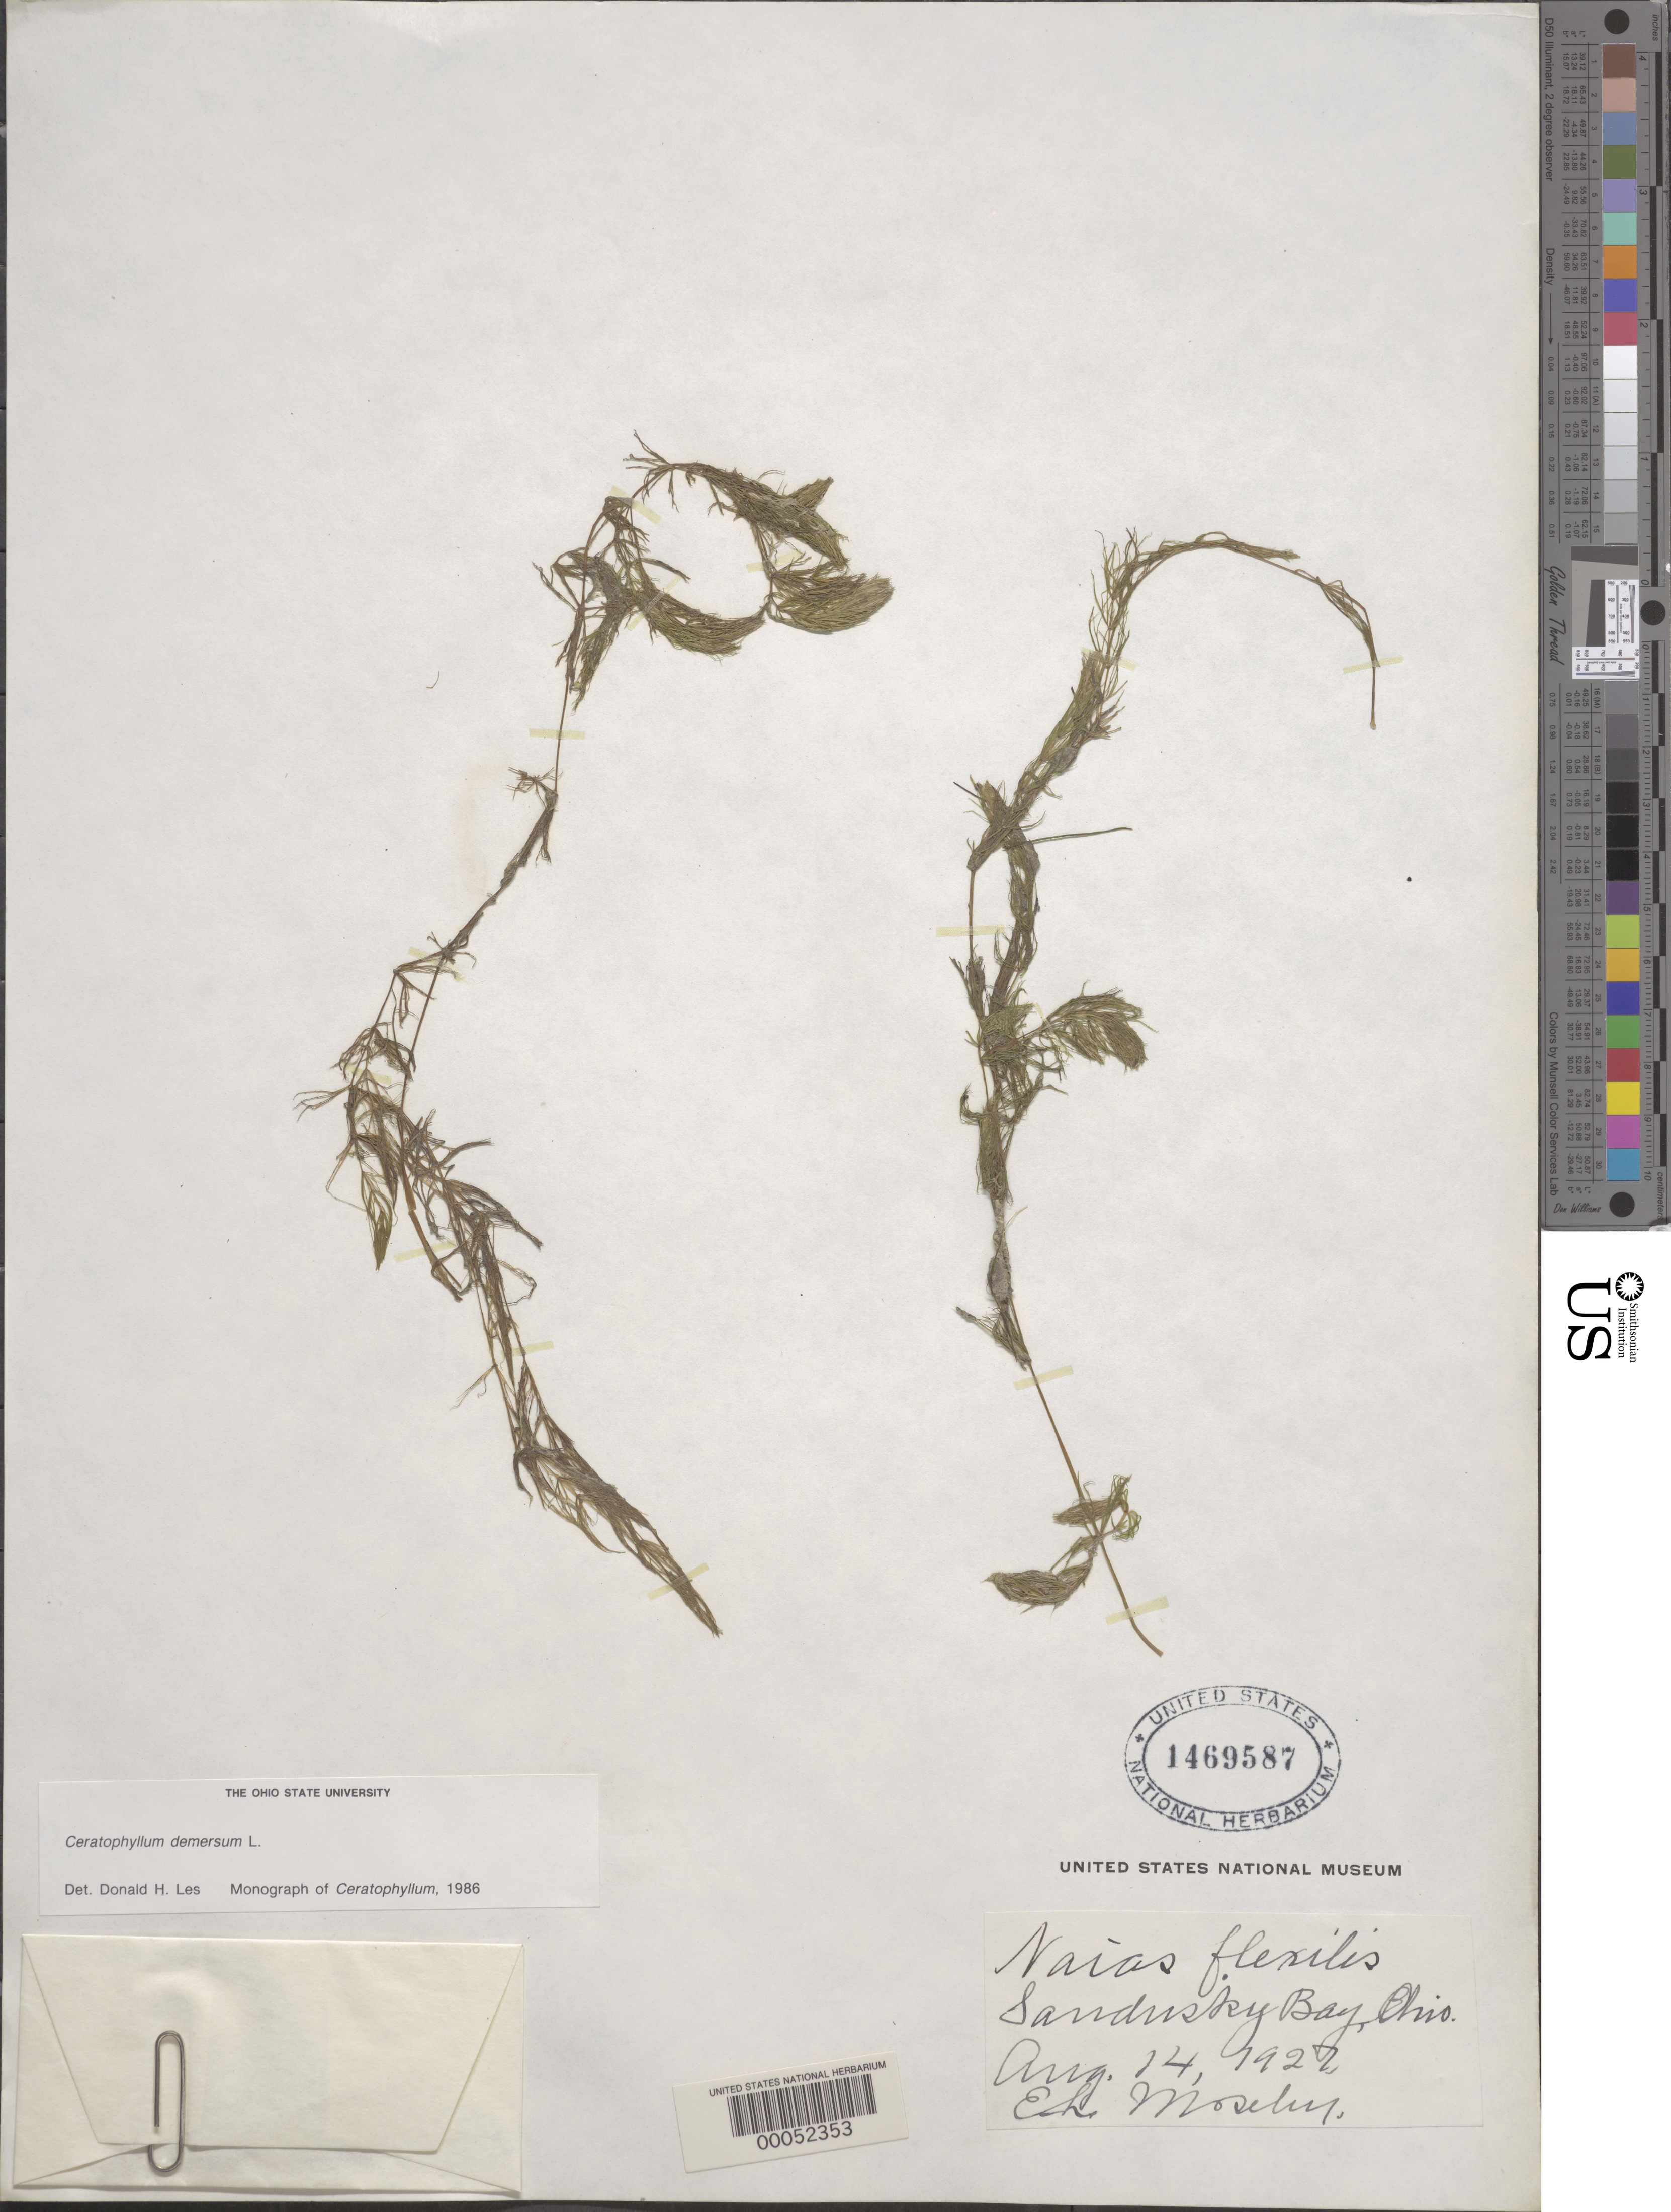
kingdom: Plantae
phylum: Tracheophyta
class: Magnoliopsida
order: Ceratophyllales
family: Ceratophyllaceae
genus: Ceratophyllum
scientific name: Ceratophyllum demersum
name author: L.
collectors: E. Moseley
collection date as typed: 14 Aug 1927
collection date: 1927-08-14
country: United States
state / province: Ohio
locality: Sandusky bay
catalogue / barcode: US 1469587